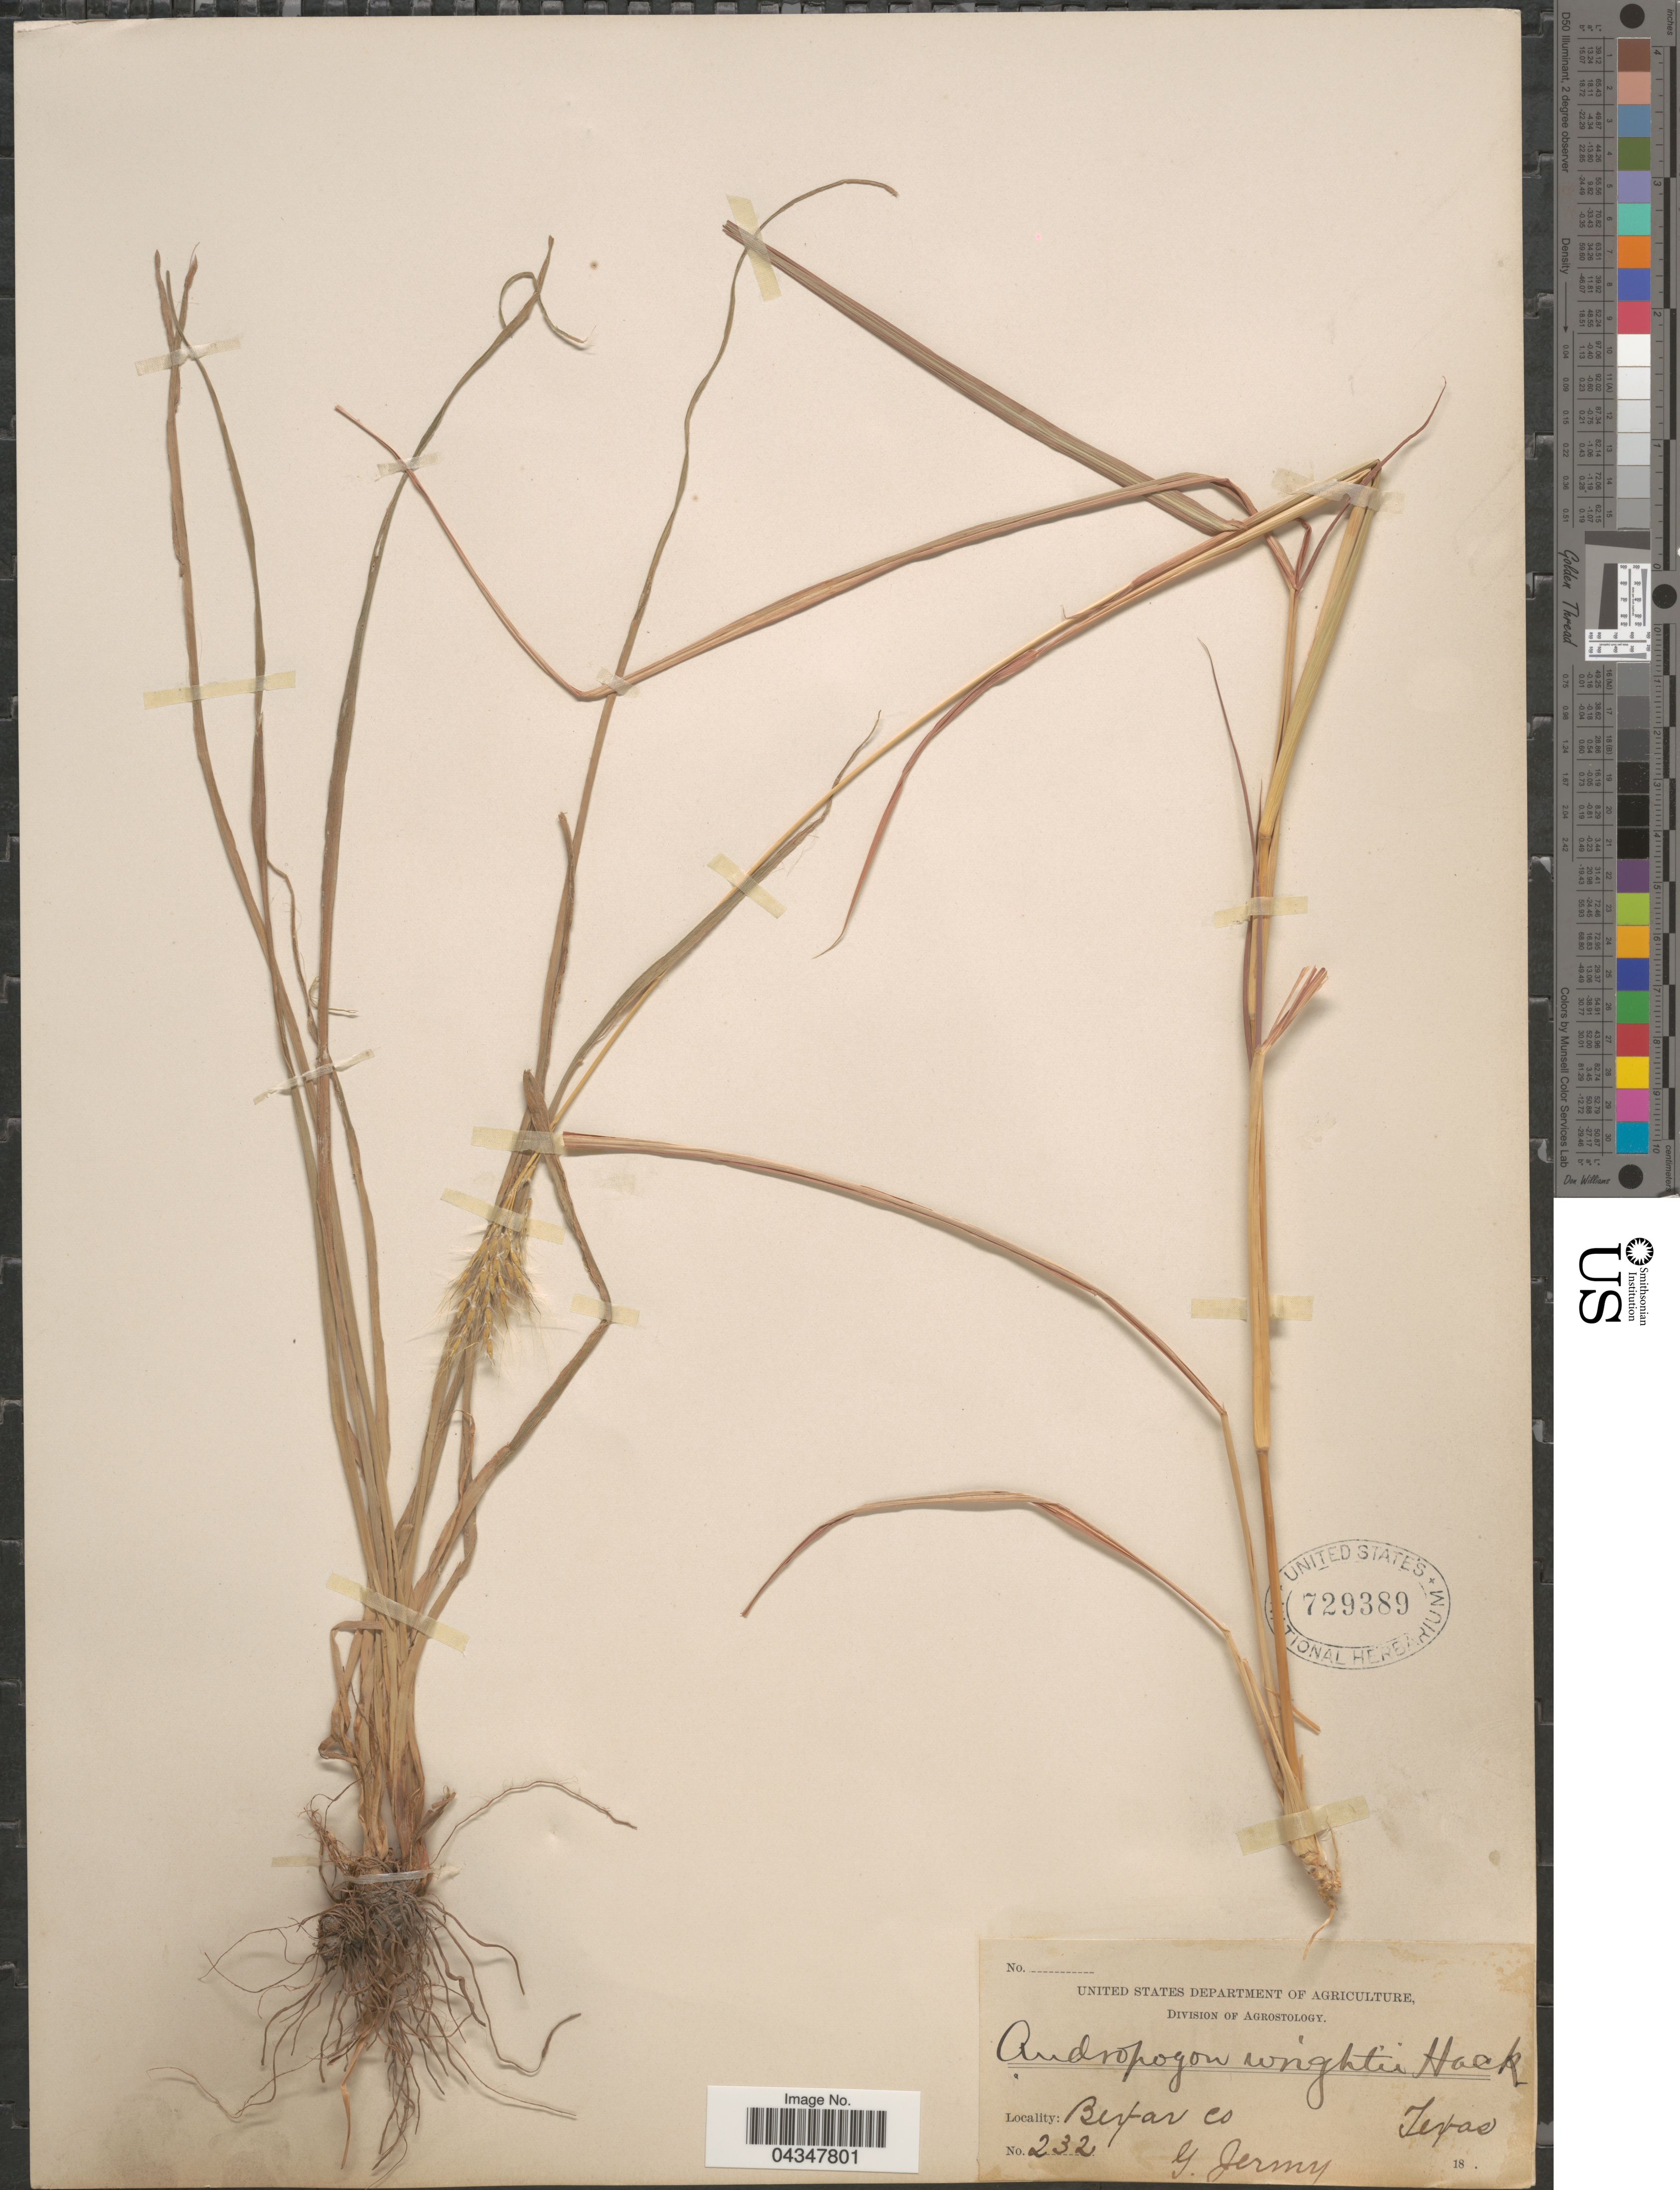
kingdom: Plantae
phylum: Tracheophyta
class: Liliopsida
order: Poales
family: Poaceae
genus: Bothriochloa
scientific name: Bothriochloa perforata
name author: (Trin. ex E. Fourn.) Herter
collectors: G. Jermy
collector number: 232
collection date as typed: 18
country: United States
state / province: Texas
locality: Bexar Co.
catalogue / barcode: US 729389